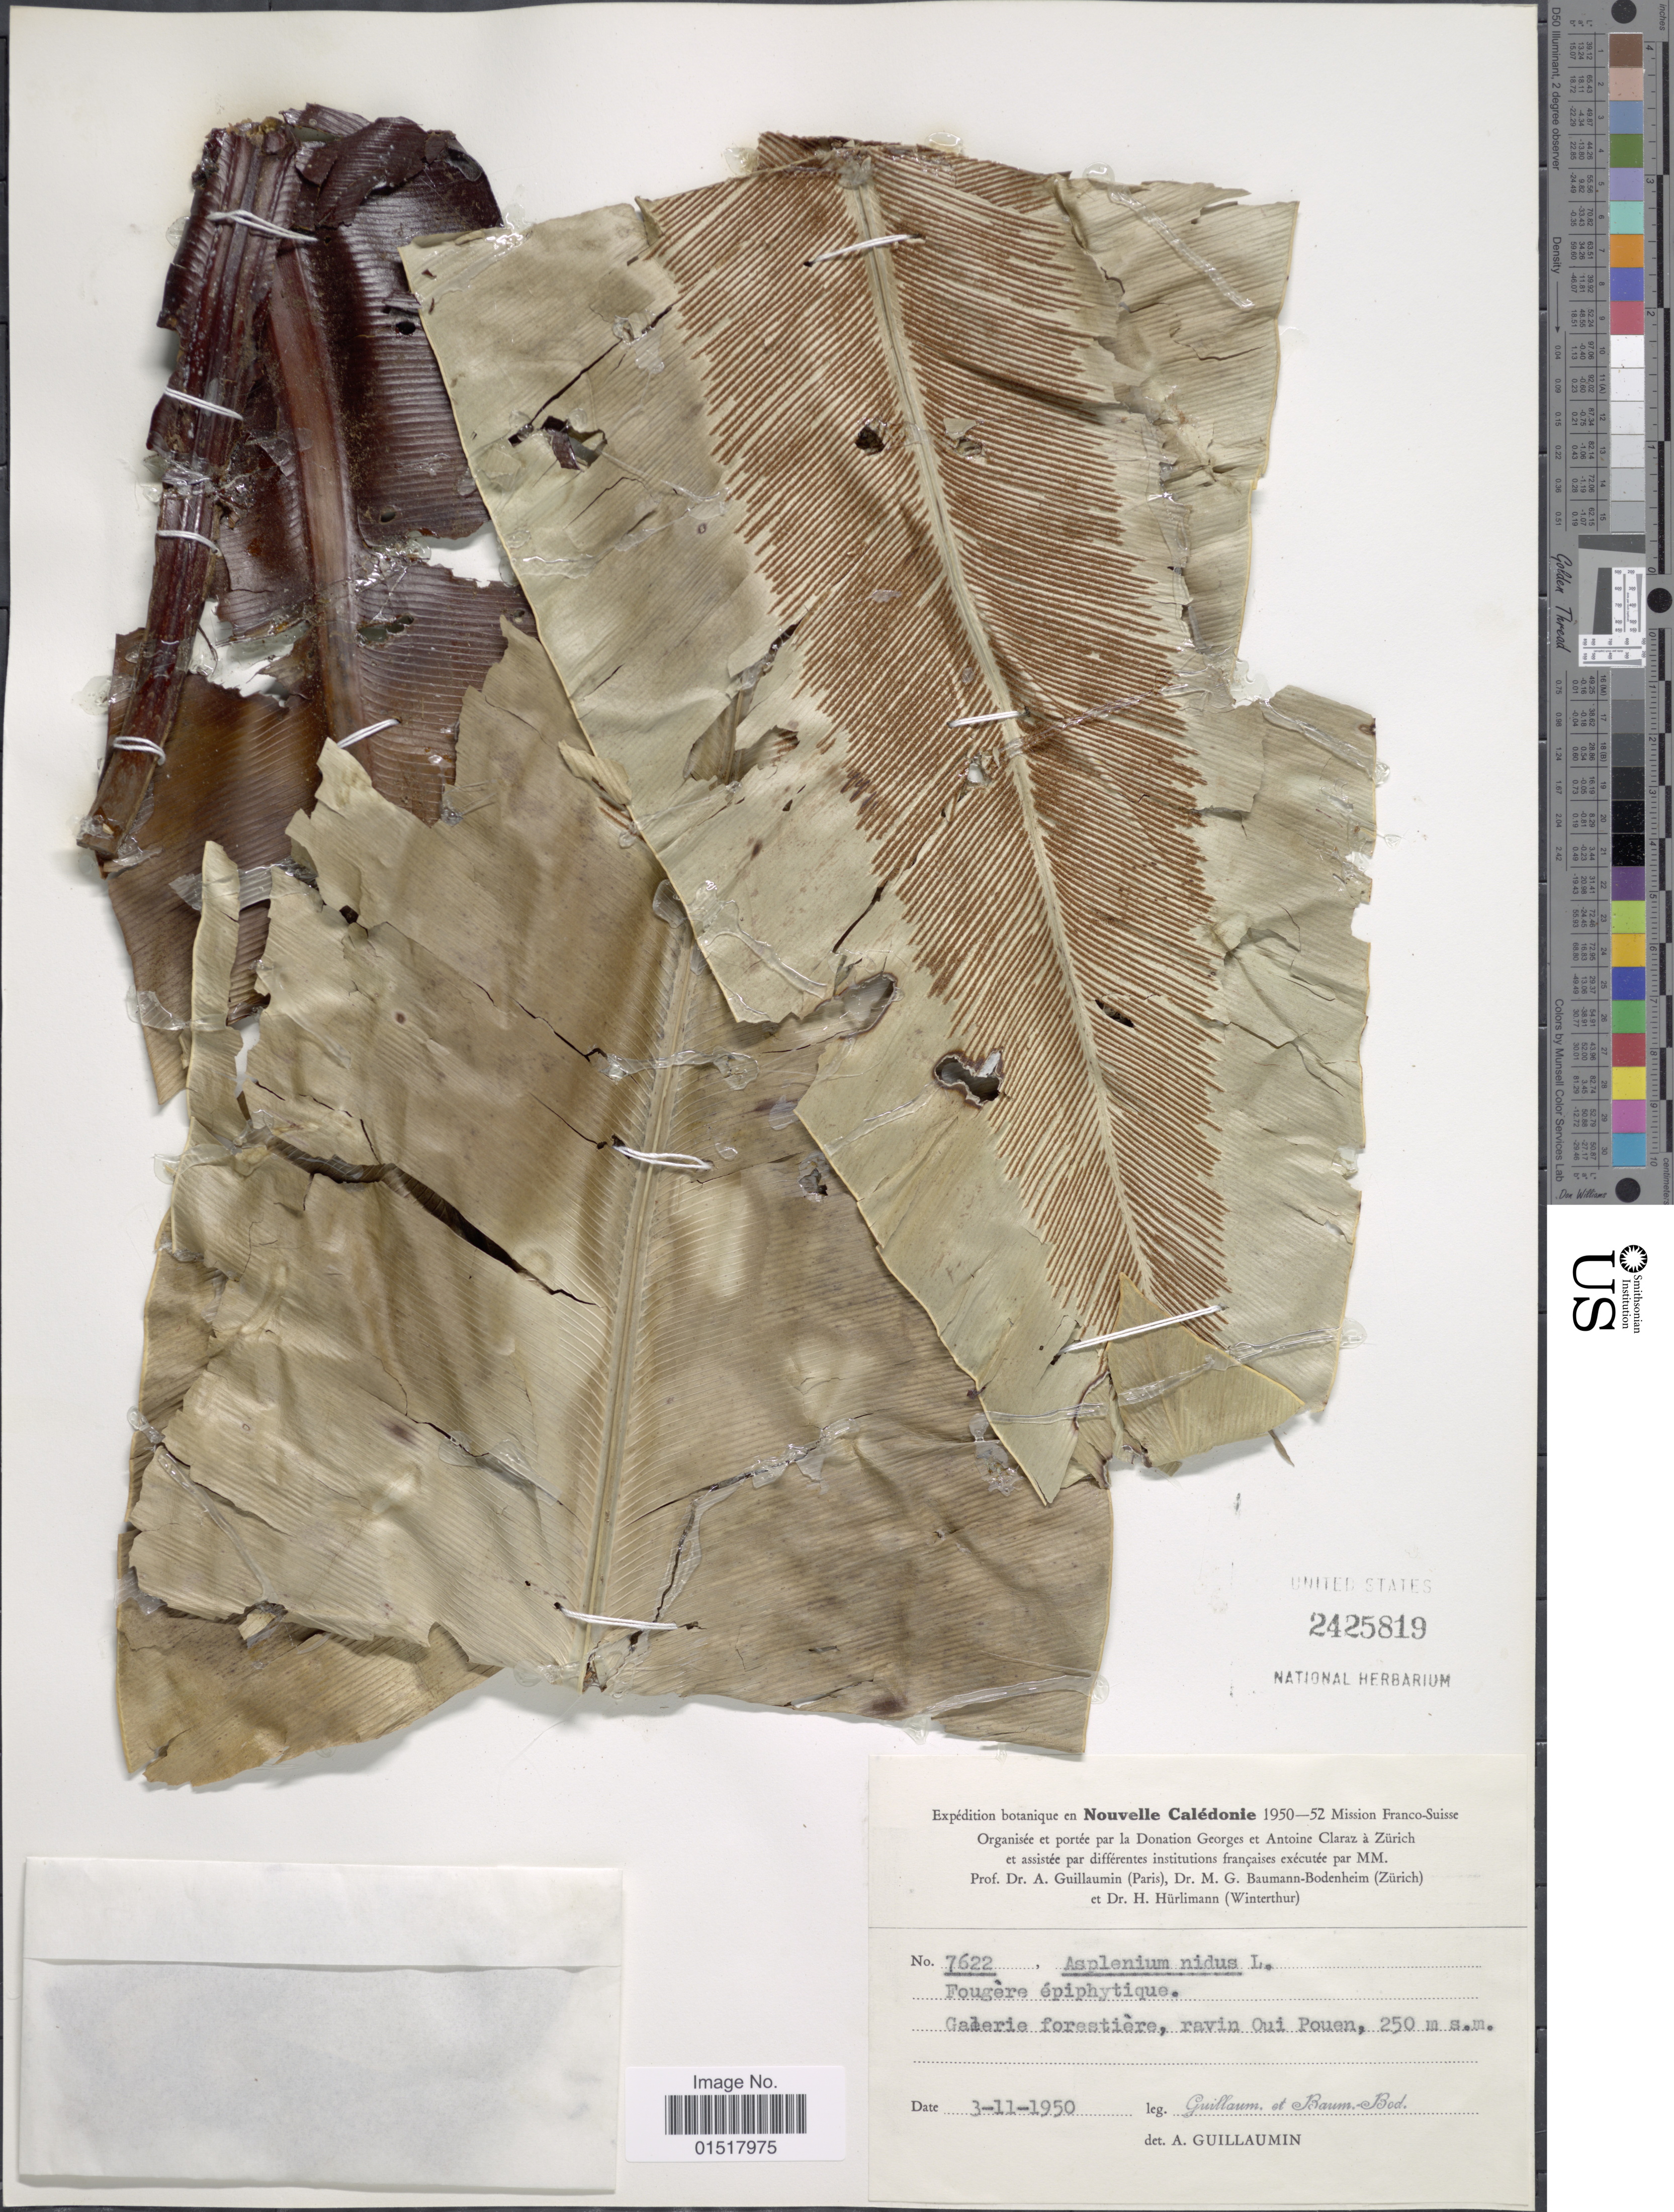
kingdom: Plantae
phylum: Tracheophyta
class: Polypodiopsida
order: Polypodiales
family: Aspleniaceae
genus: Asplenium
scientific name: Asplenium nidus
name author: L.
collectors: A. Guillaumin & M. G. Baumann-Bodenheim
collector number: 7622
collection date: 1950-11-03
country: New Caledonia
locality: Galerie forestière, ravin Oui Pouen.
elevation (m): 250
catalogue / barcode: US 2425819